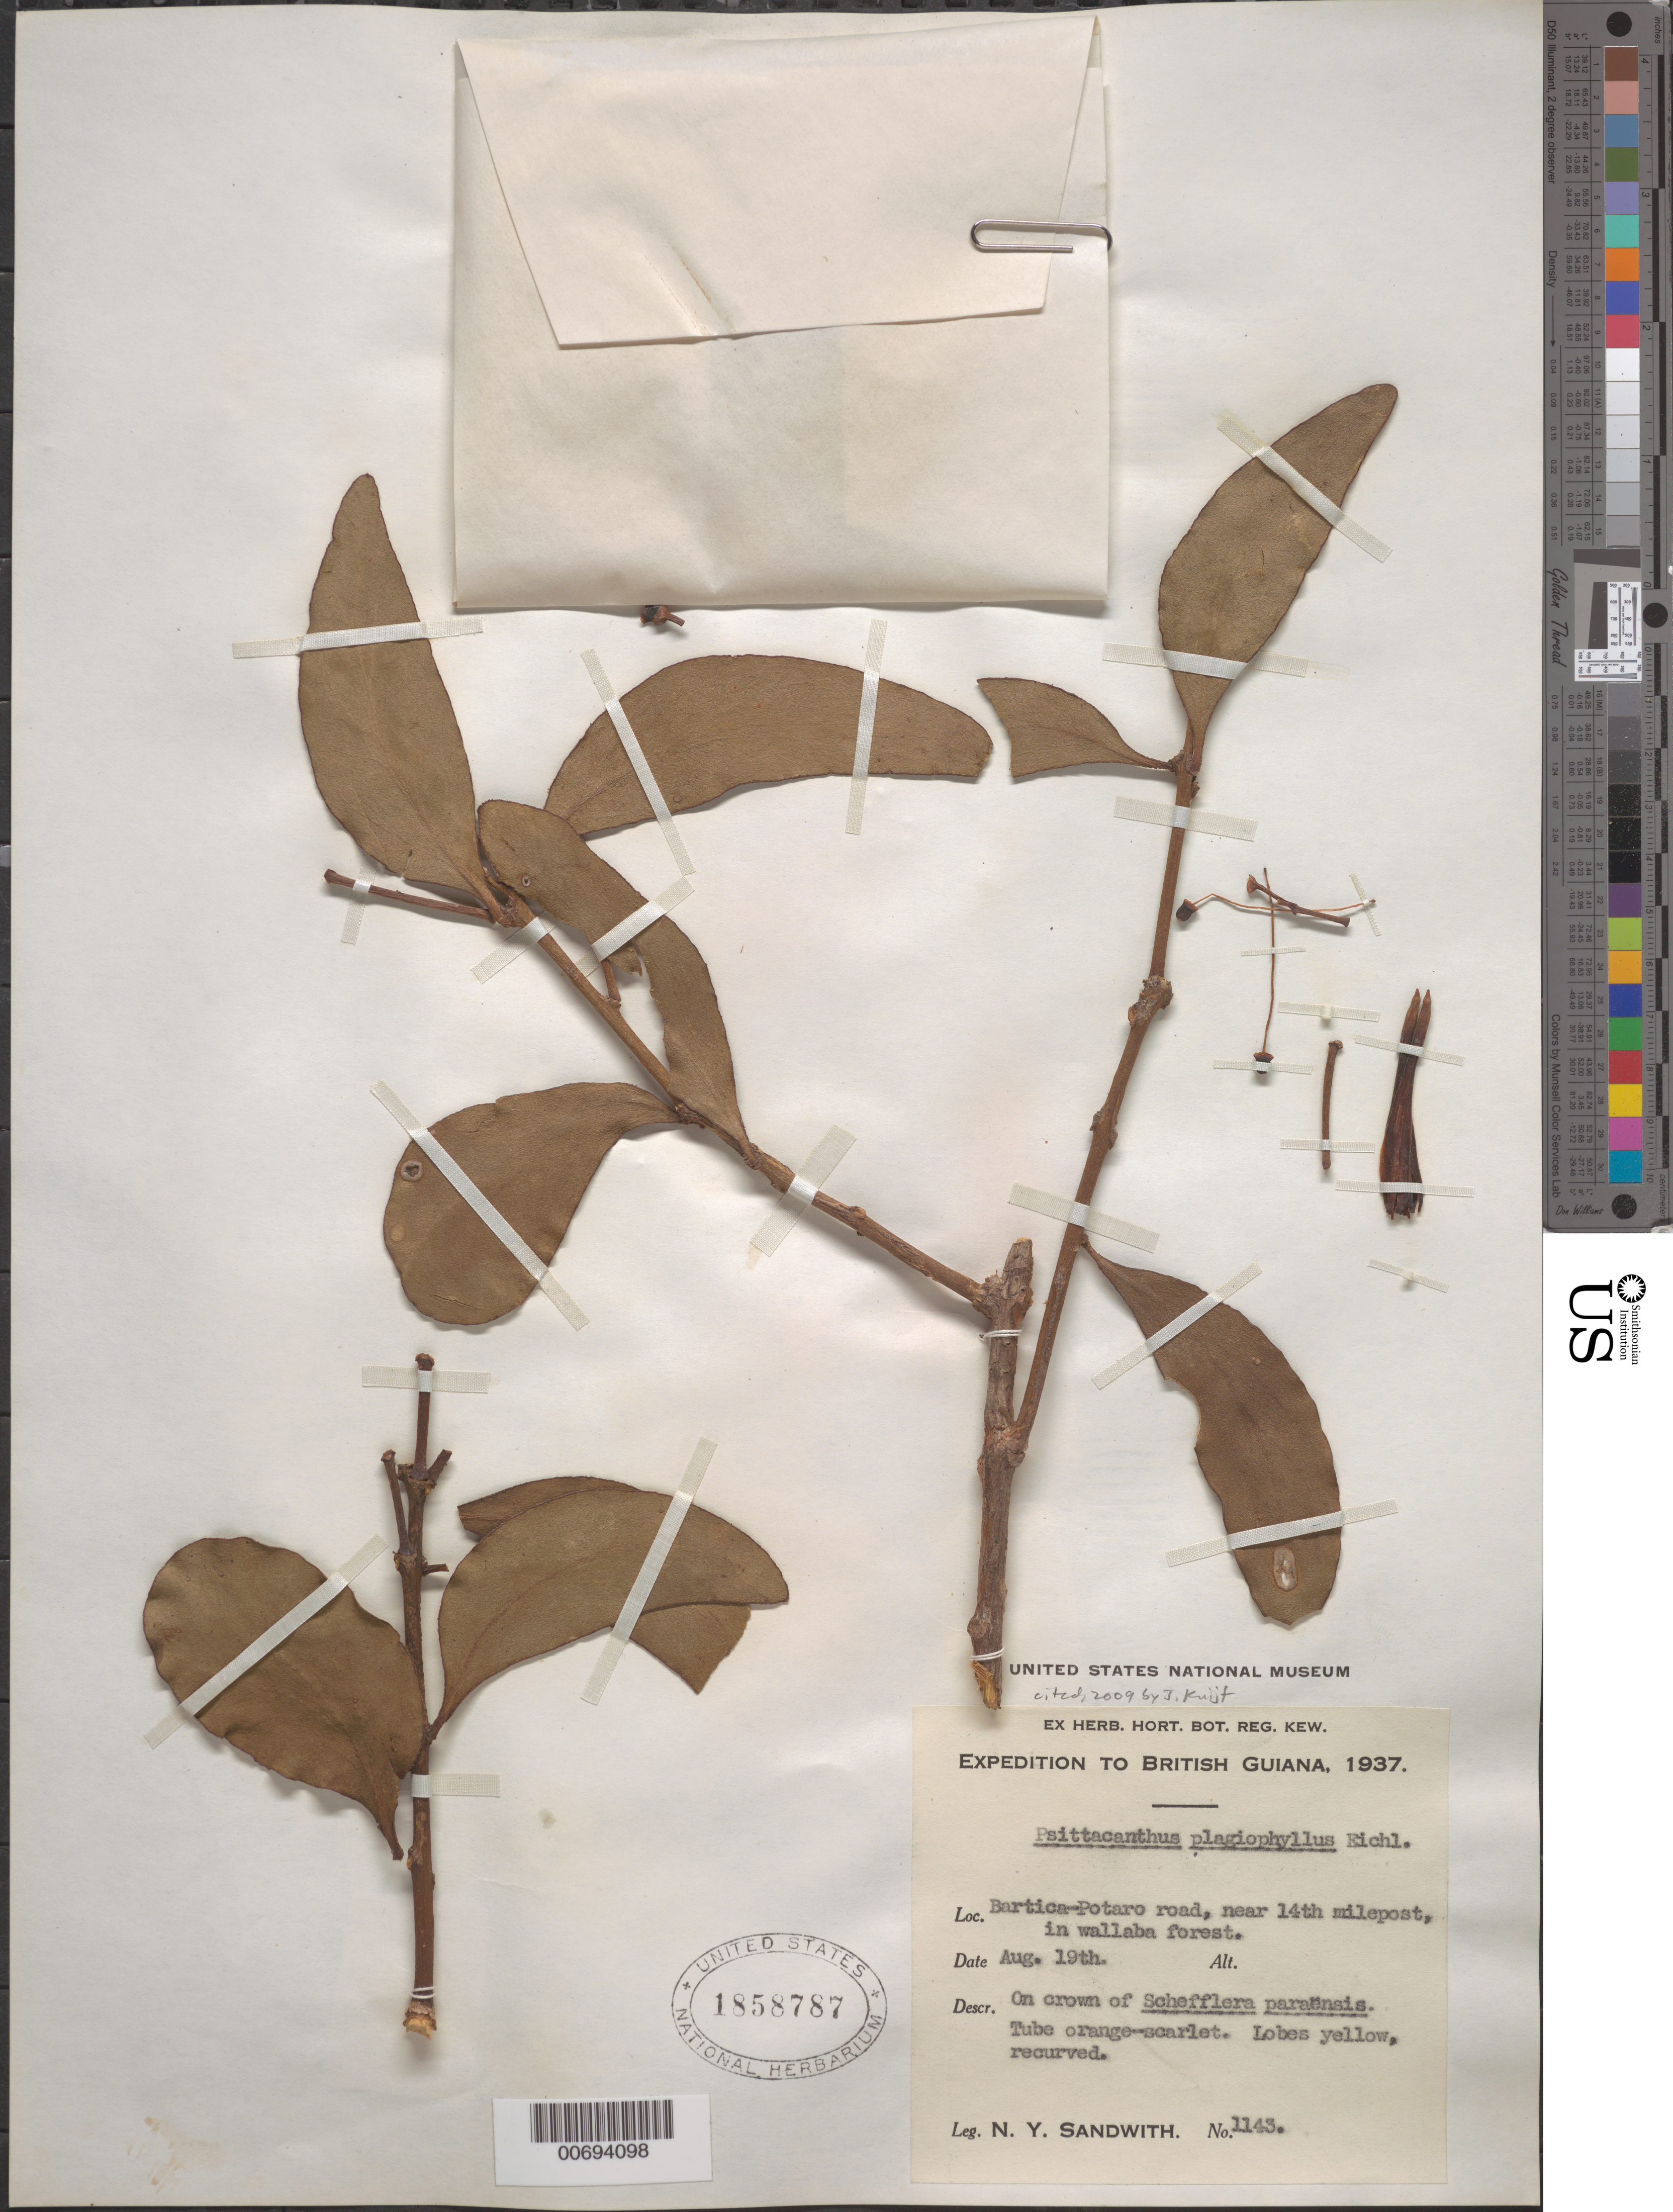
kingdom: Plantae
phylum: Tracheophyta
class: Magnoliopsida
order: Santalales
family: Loranthaceae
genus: Psittacanthus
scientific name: Psittacanthus plagiophyllus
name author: Eichler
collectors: N. Y. Sandwith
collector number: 1143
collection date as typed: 19-Aug-37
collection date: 1937-08-19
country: Guyana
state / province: Cuyuni-Mazaruni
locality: Bartica-Potaro Road, near 14 mile post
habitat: Wallaba forest; on crown of Schefflera paraensis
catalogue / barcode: US 1858787